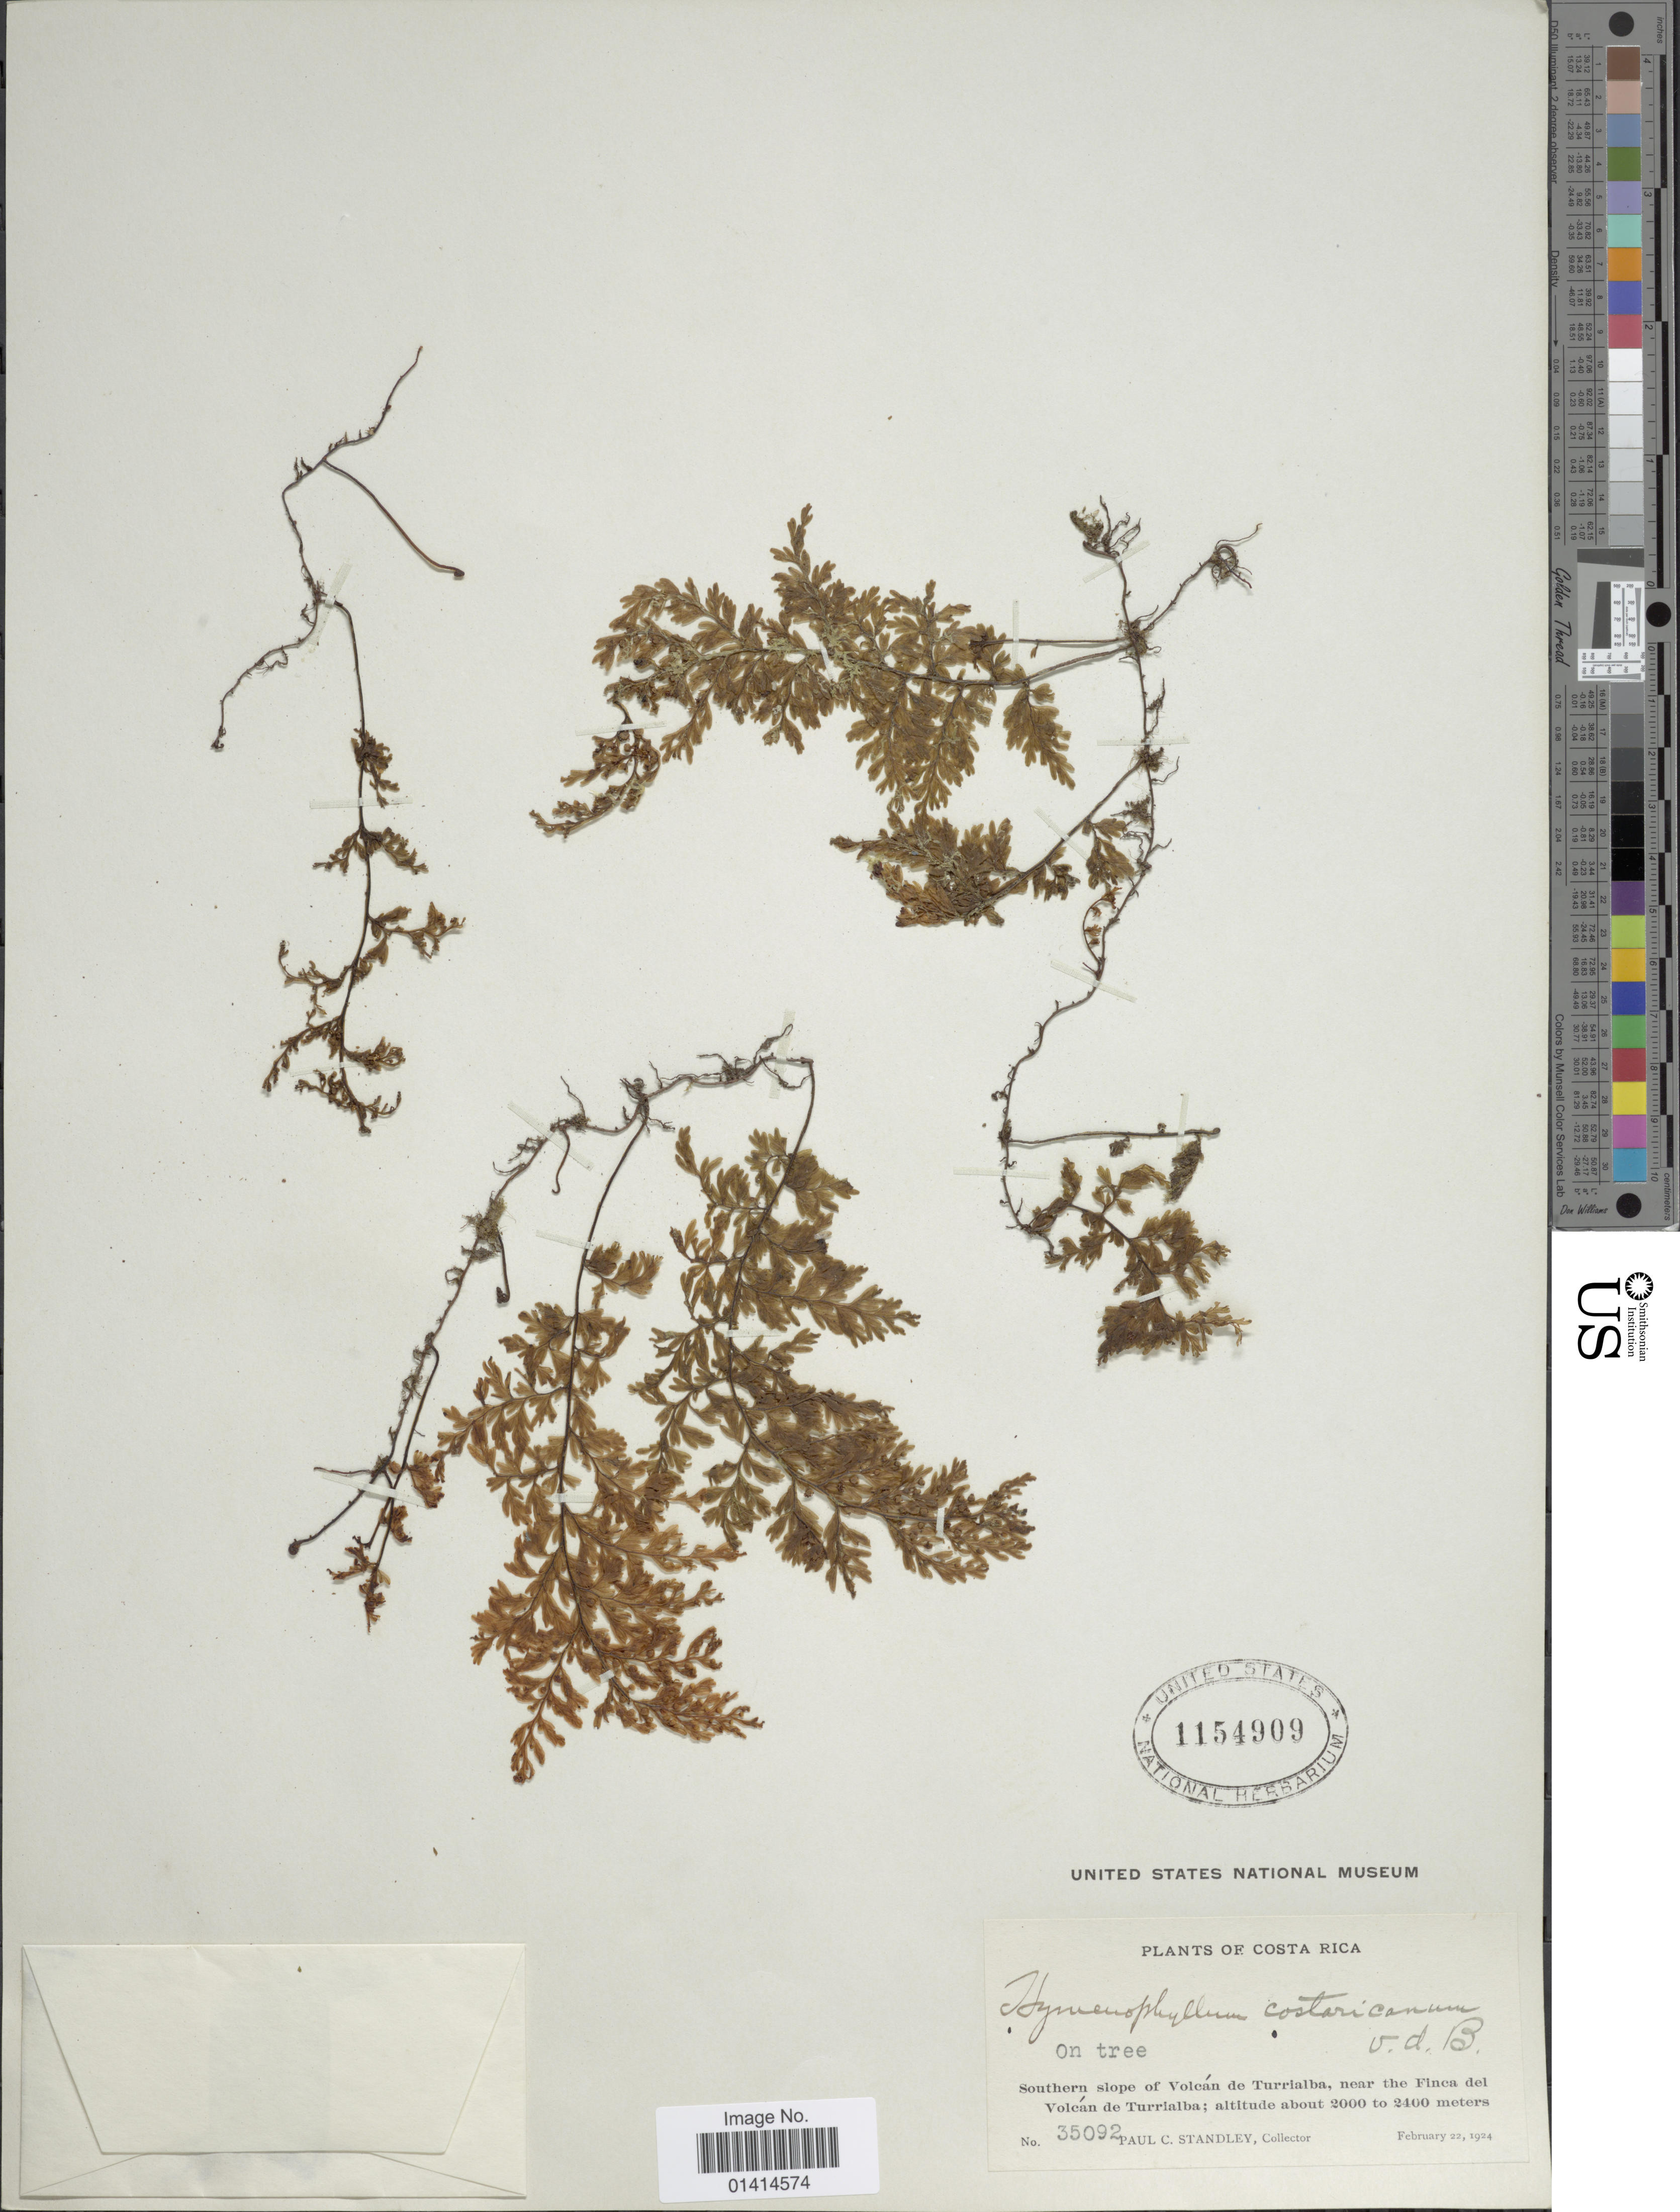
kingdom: Plantae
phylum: Tracheophyta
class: Polypodiopsida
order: Hymenophyllales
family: Hymenophyllaceae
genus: Hymenophyllum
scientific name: Hymenophyllum polyanthos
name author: (Sw.) Sw.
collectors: P. C. Standley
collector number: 35092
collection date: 1924-02-22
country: Costa Rica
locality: Southern slope of Volcan de Turrialba, near the Finca del Volcan de Turrialba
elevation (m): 2000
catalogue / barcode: US 1154909